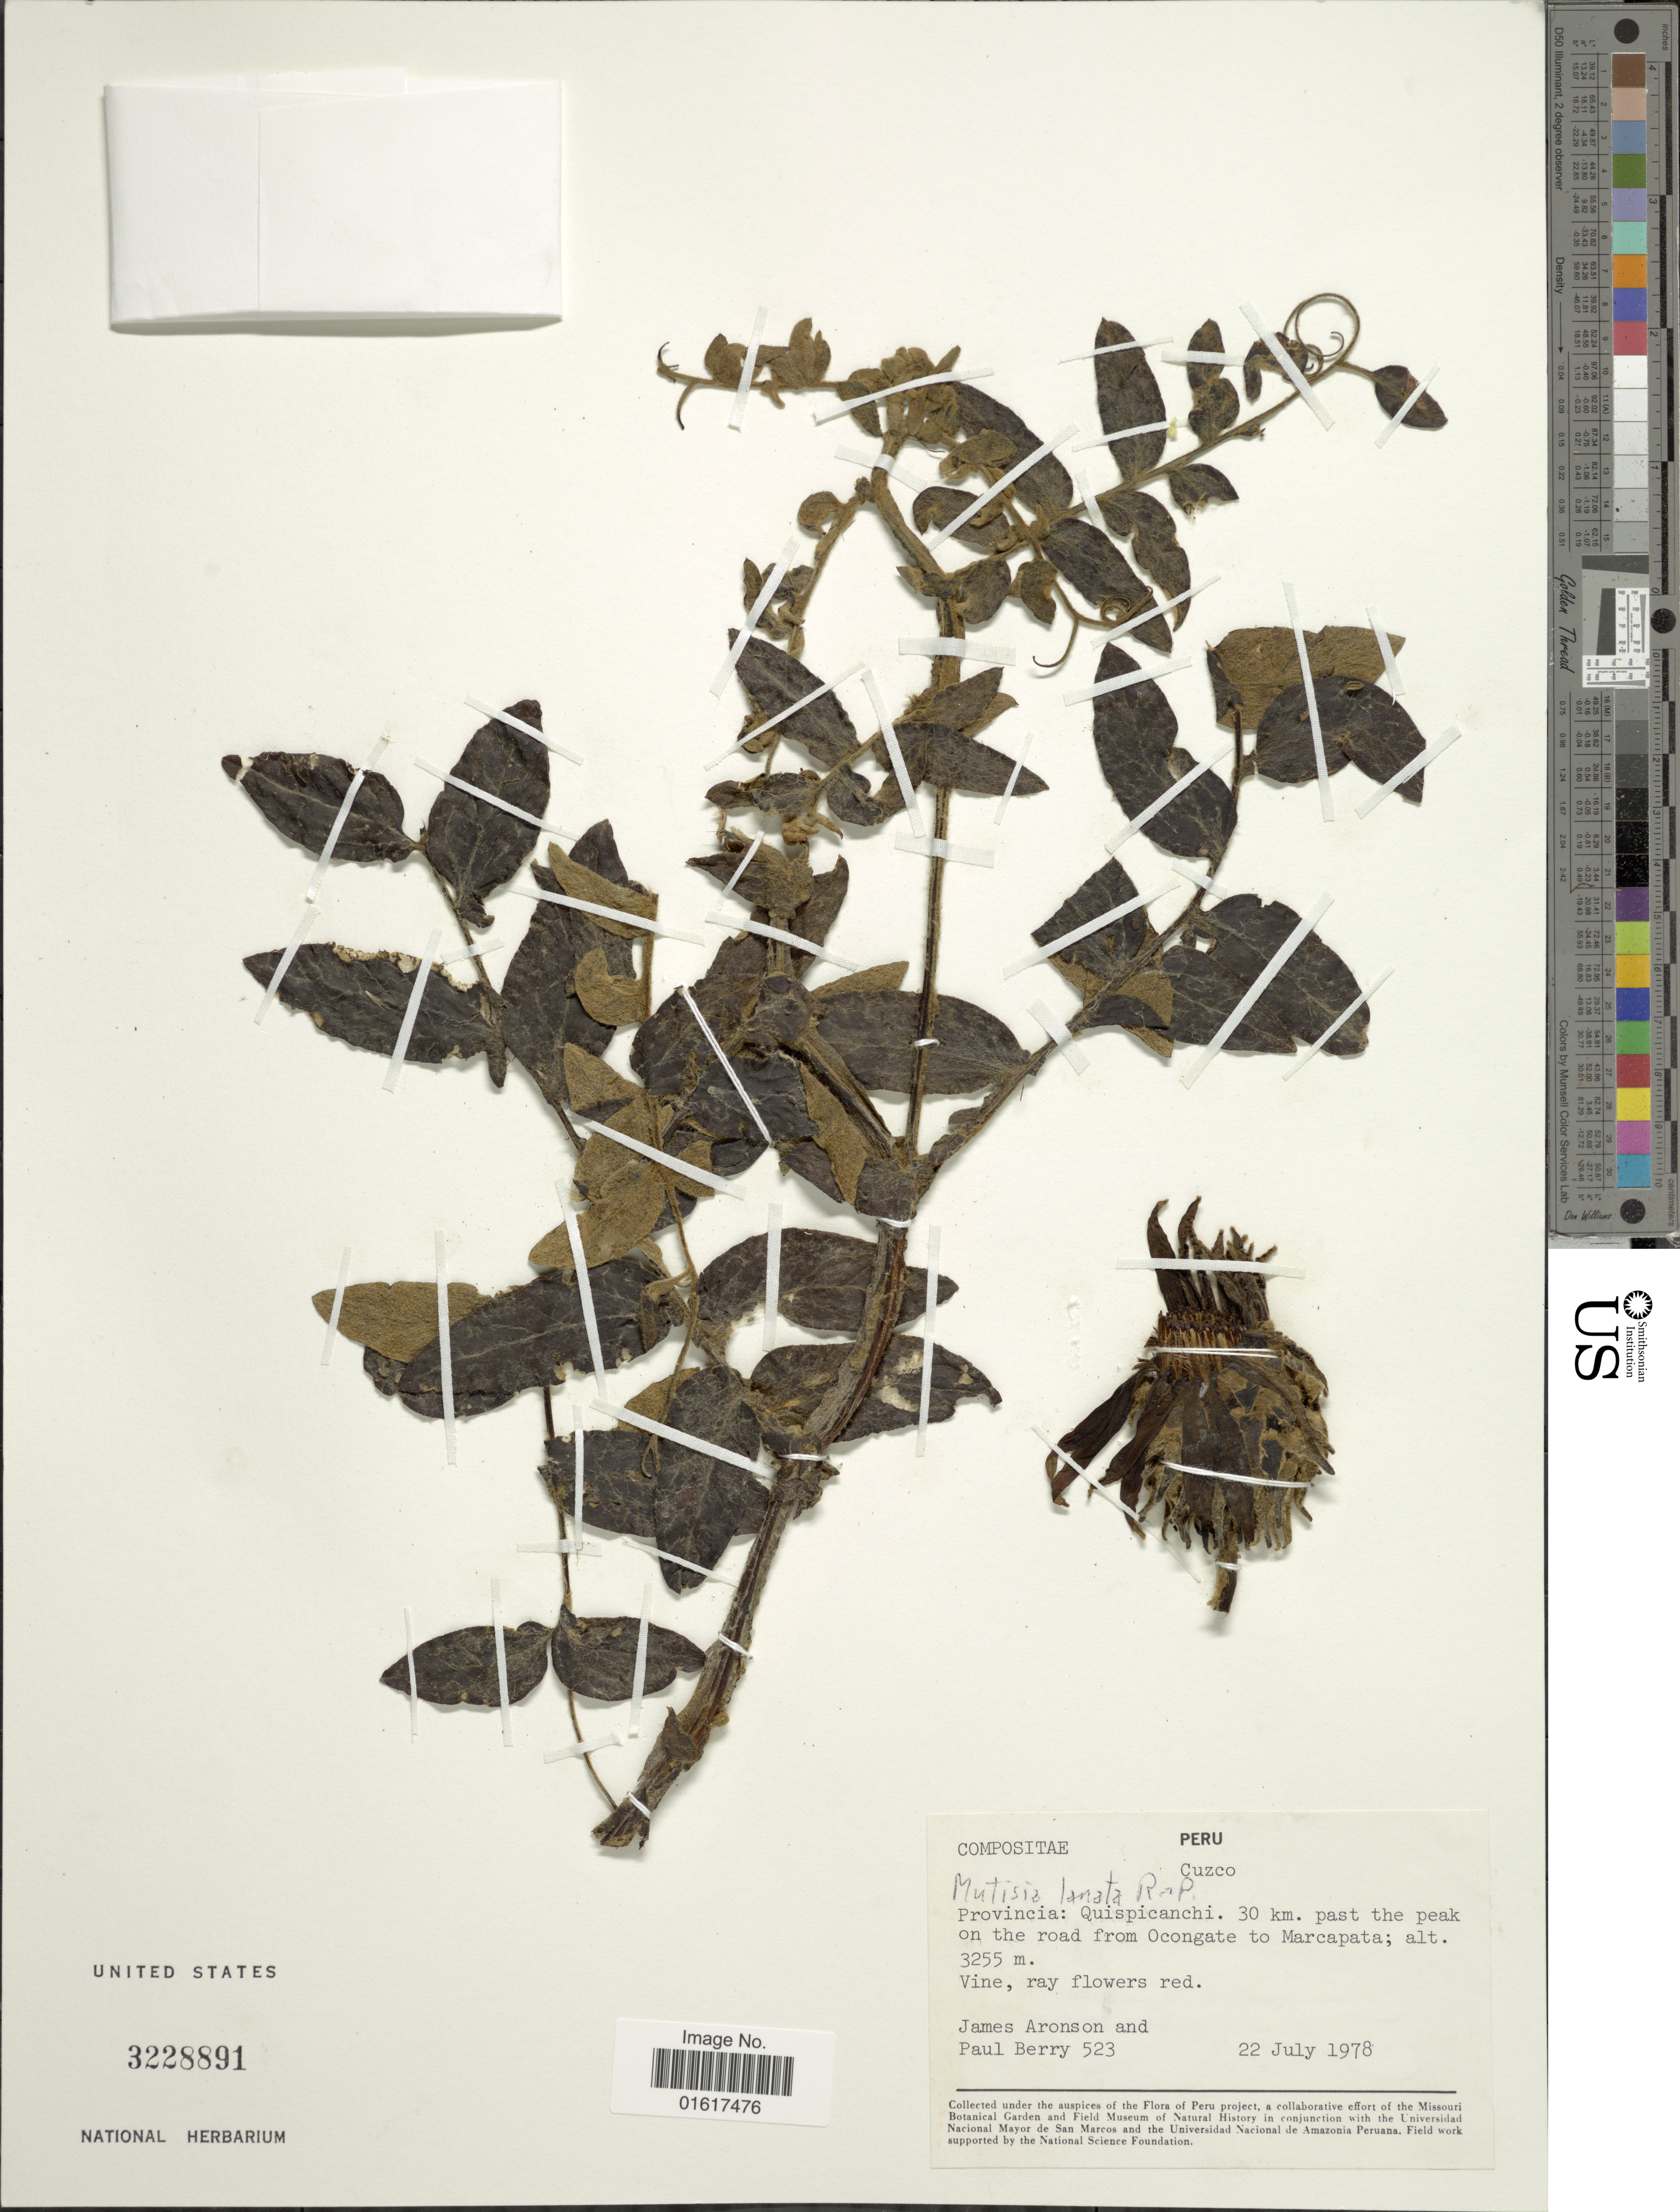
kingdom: Plantae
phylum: Tracheophyta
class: Magnoliopsida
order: Asterales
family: Asteraceae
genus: Mutisia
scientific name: Mutisia lanata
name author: Ruiz & Pav.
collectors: J. Aronson & P. Berry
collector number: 523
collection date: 1978-07-22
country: Peru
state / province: Cusco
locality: Cuzco. Provincia: Quispicanchi. 30 km. past the peak on the road from Ocongate to Marcapata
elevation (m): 3255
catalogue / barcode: US 3228891